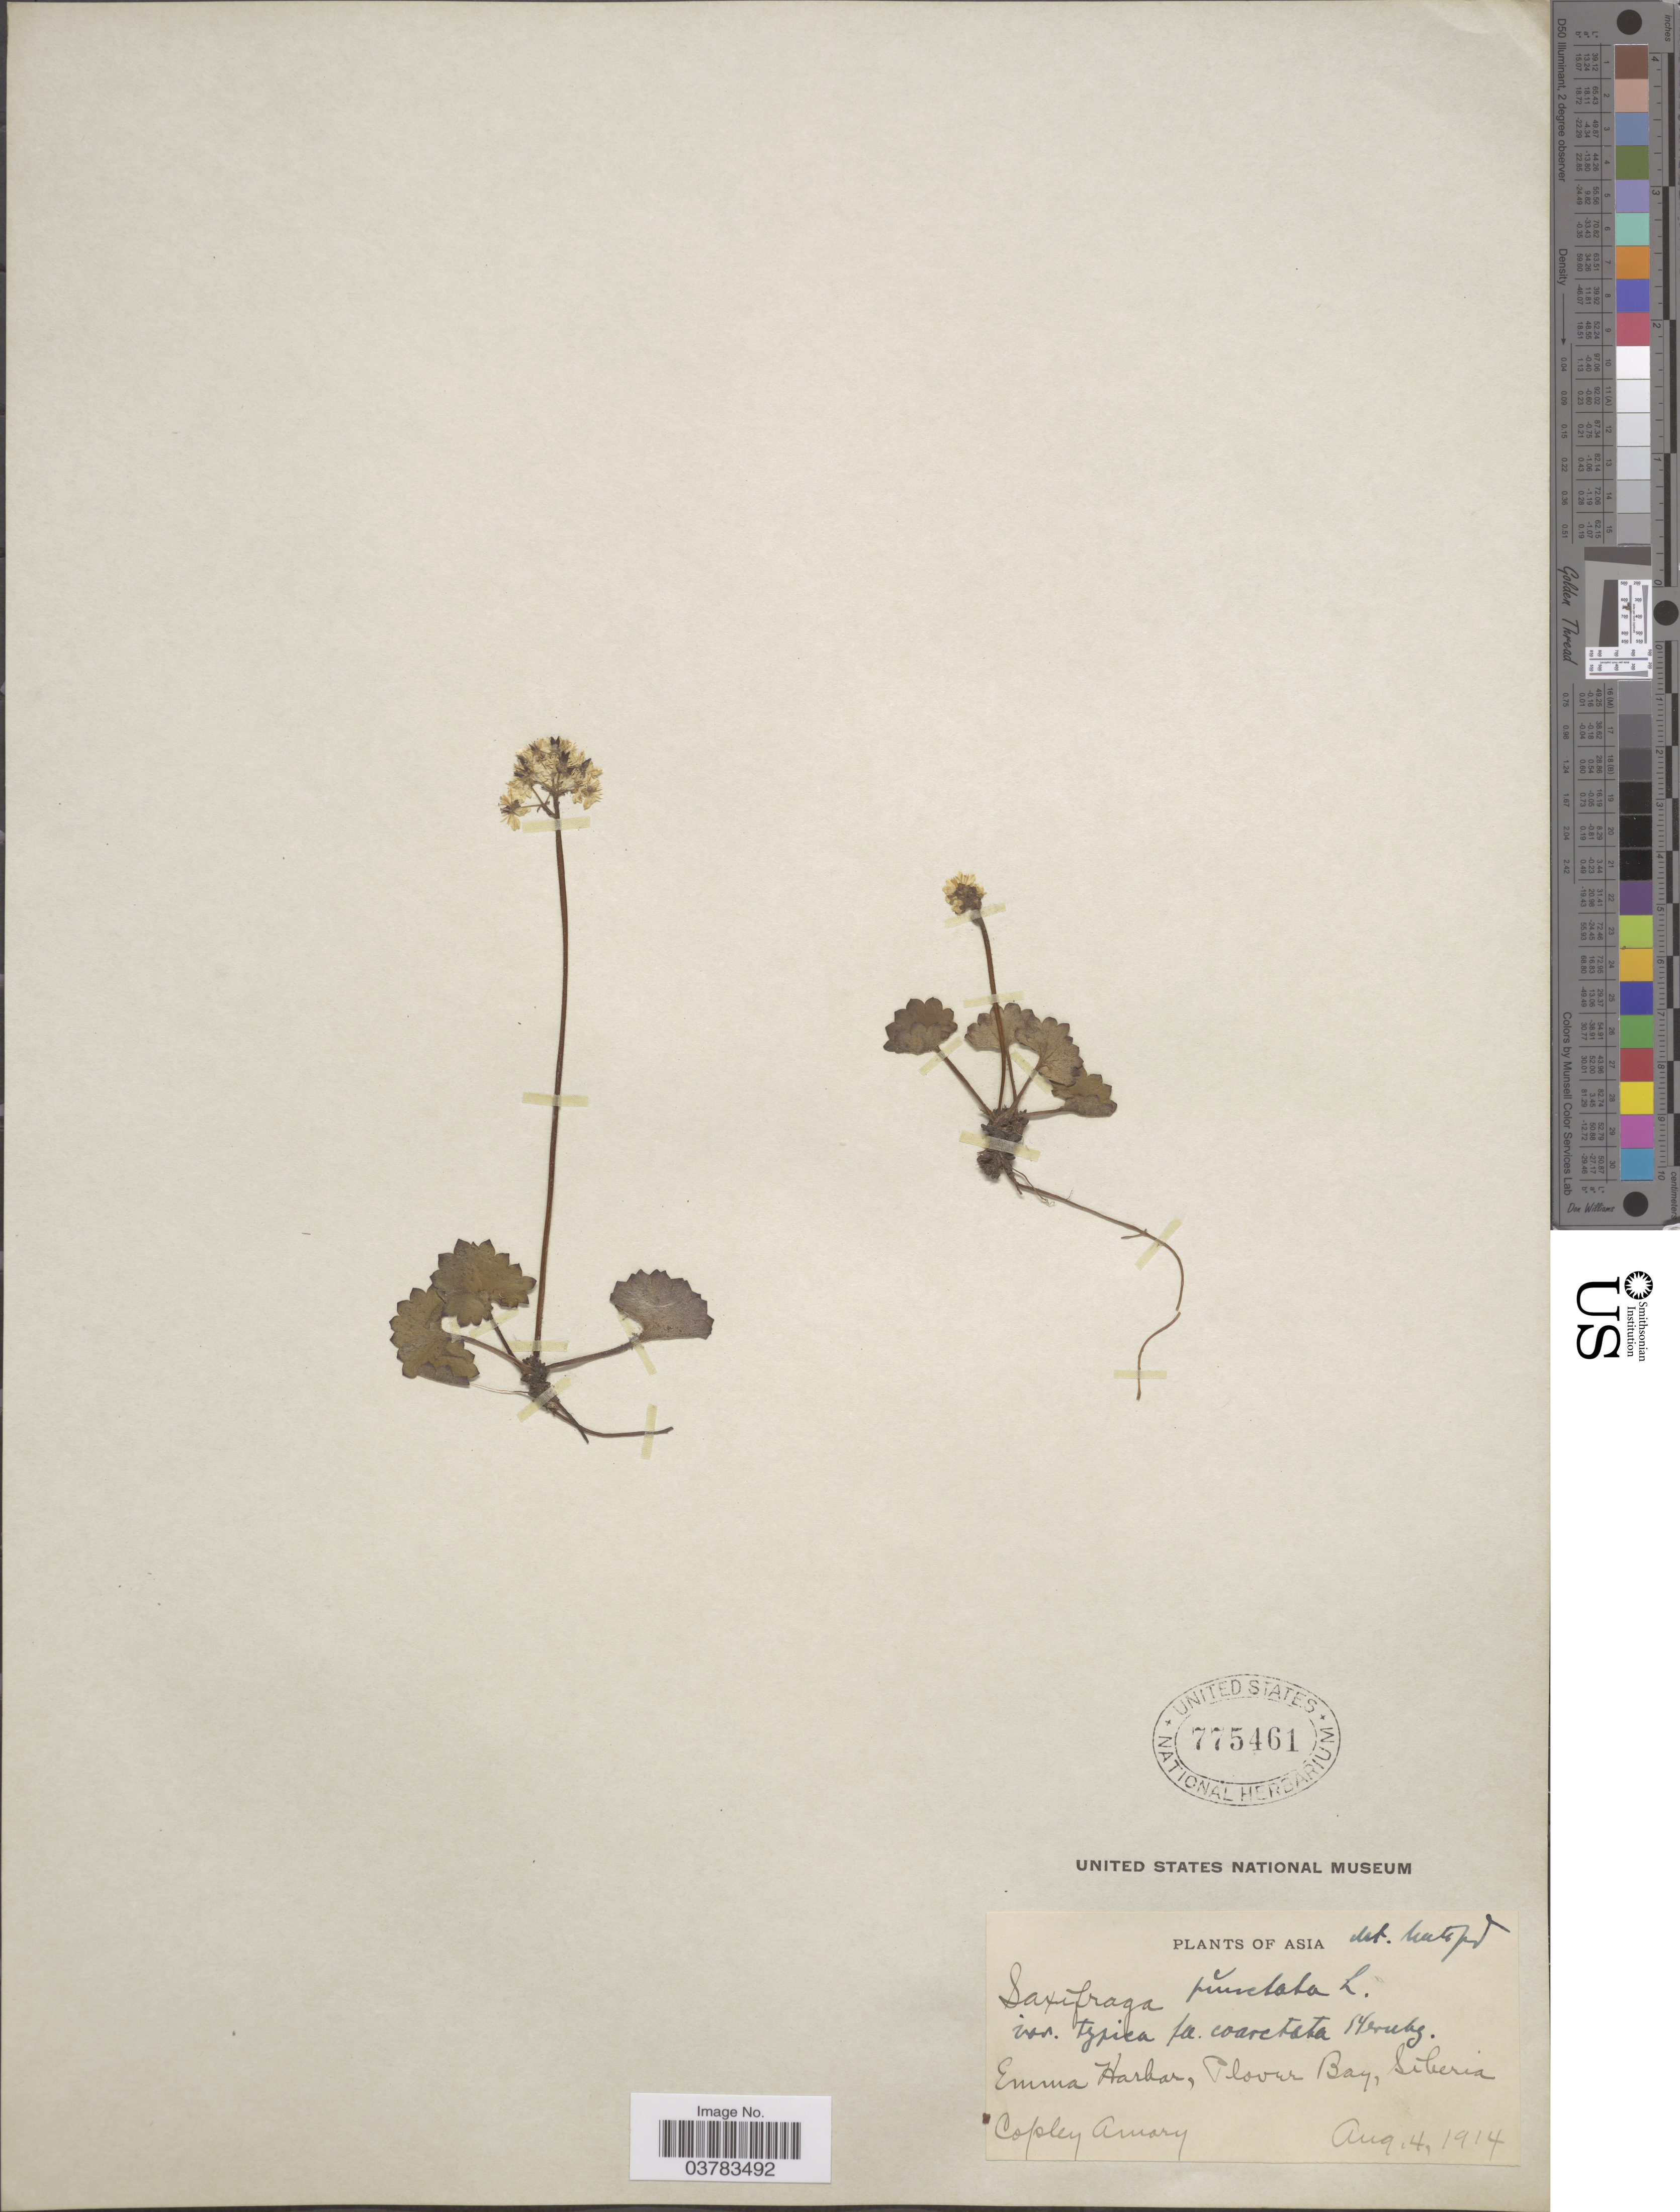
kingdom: Plantae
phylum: Tracheophyta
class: Magnoliopsida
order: Saxifragales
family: Saxifragaceae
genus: Micranthes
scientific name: Micranthes punctata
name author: (L.) Losinsk.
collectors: C. Amary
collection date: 1914-08-04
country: Russian Federation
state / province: Chukotka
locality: Emma Harbor, Plover Bay, Siberia.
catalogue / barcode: US 775461